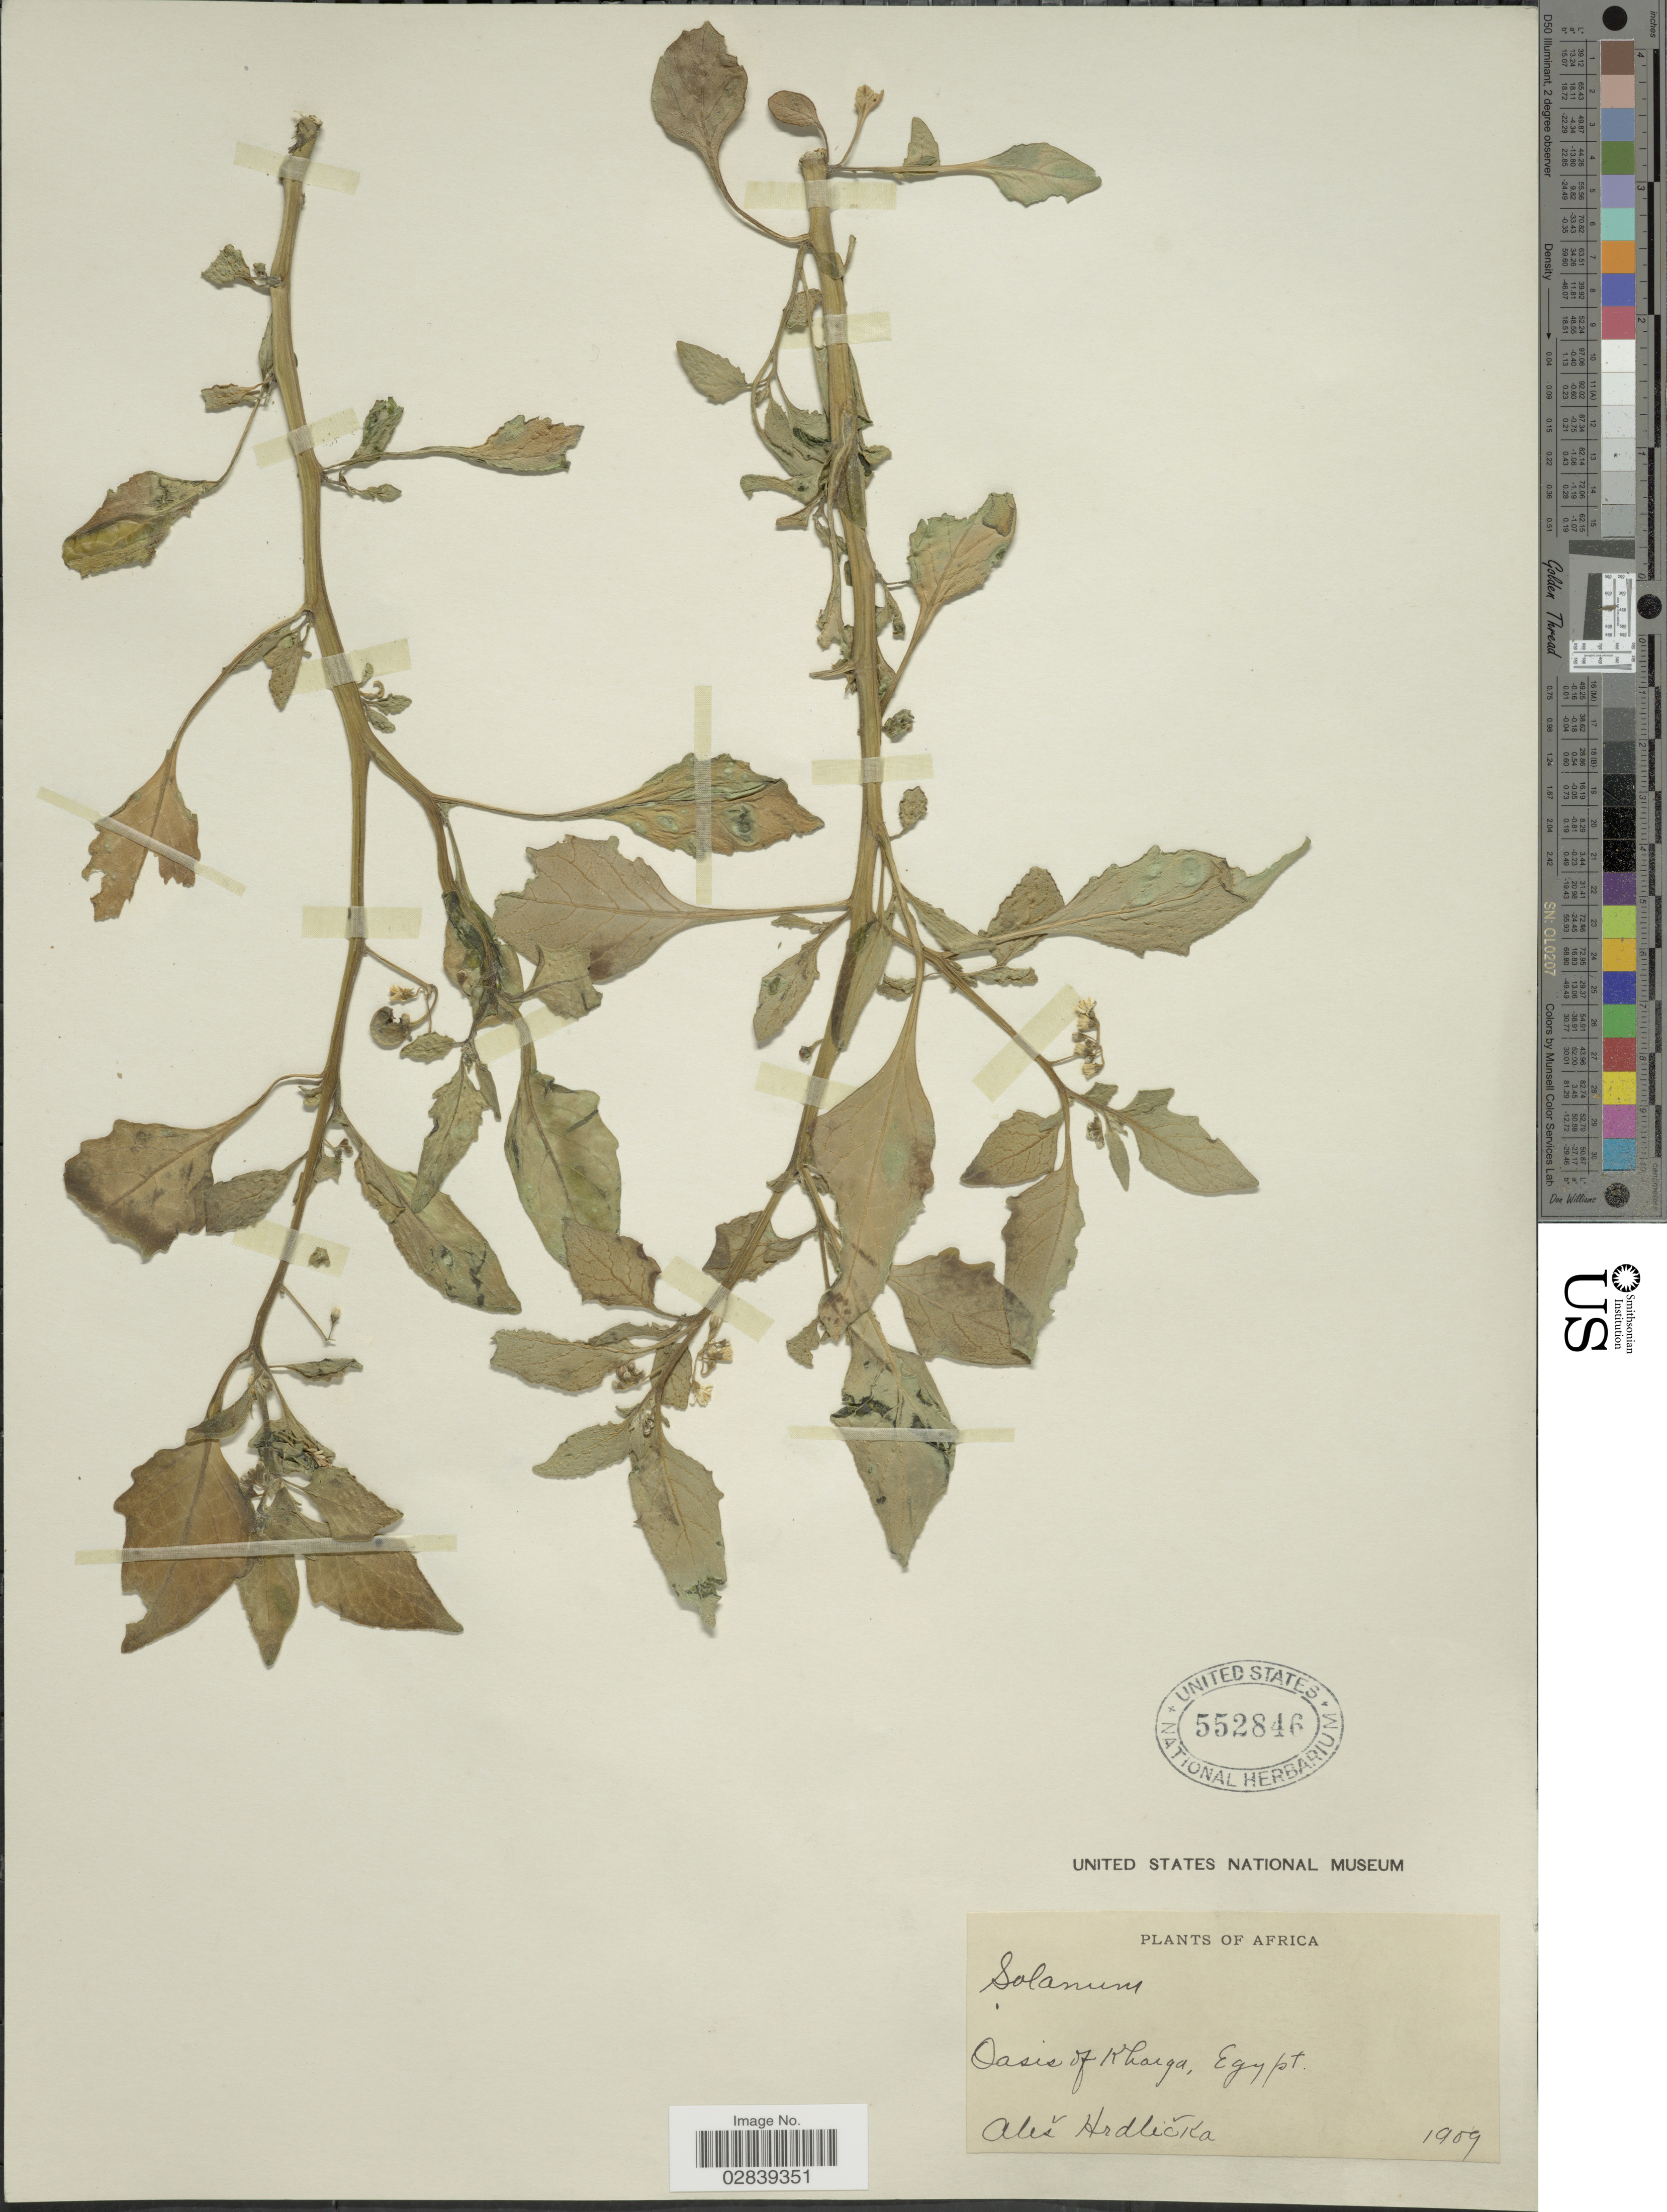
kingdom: Plantae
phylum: Tracheophyta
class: Magnoliopsida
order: Solanales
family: Solanaceae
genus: Solanum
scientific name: Solanum sp.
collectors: A. Hrdlicka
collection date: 1909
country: Egypt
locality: Oasis of Kharga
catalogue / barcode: US 552846